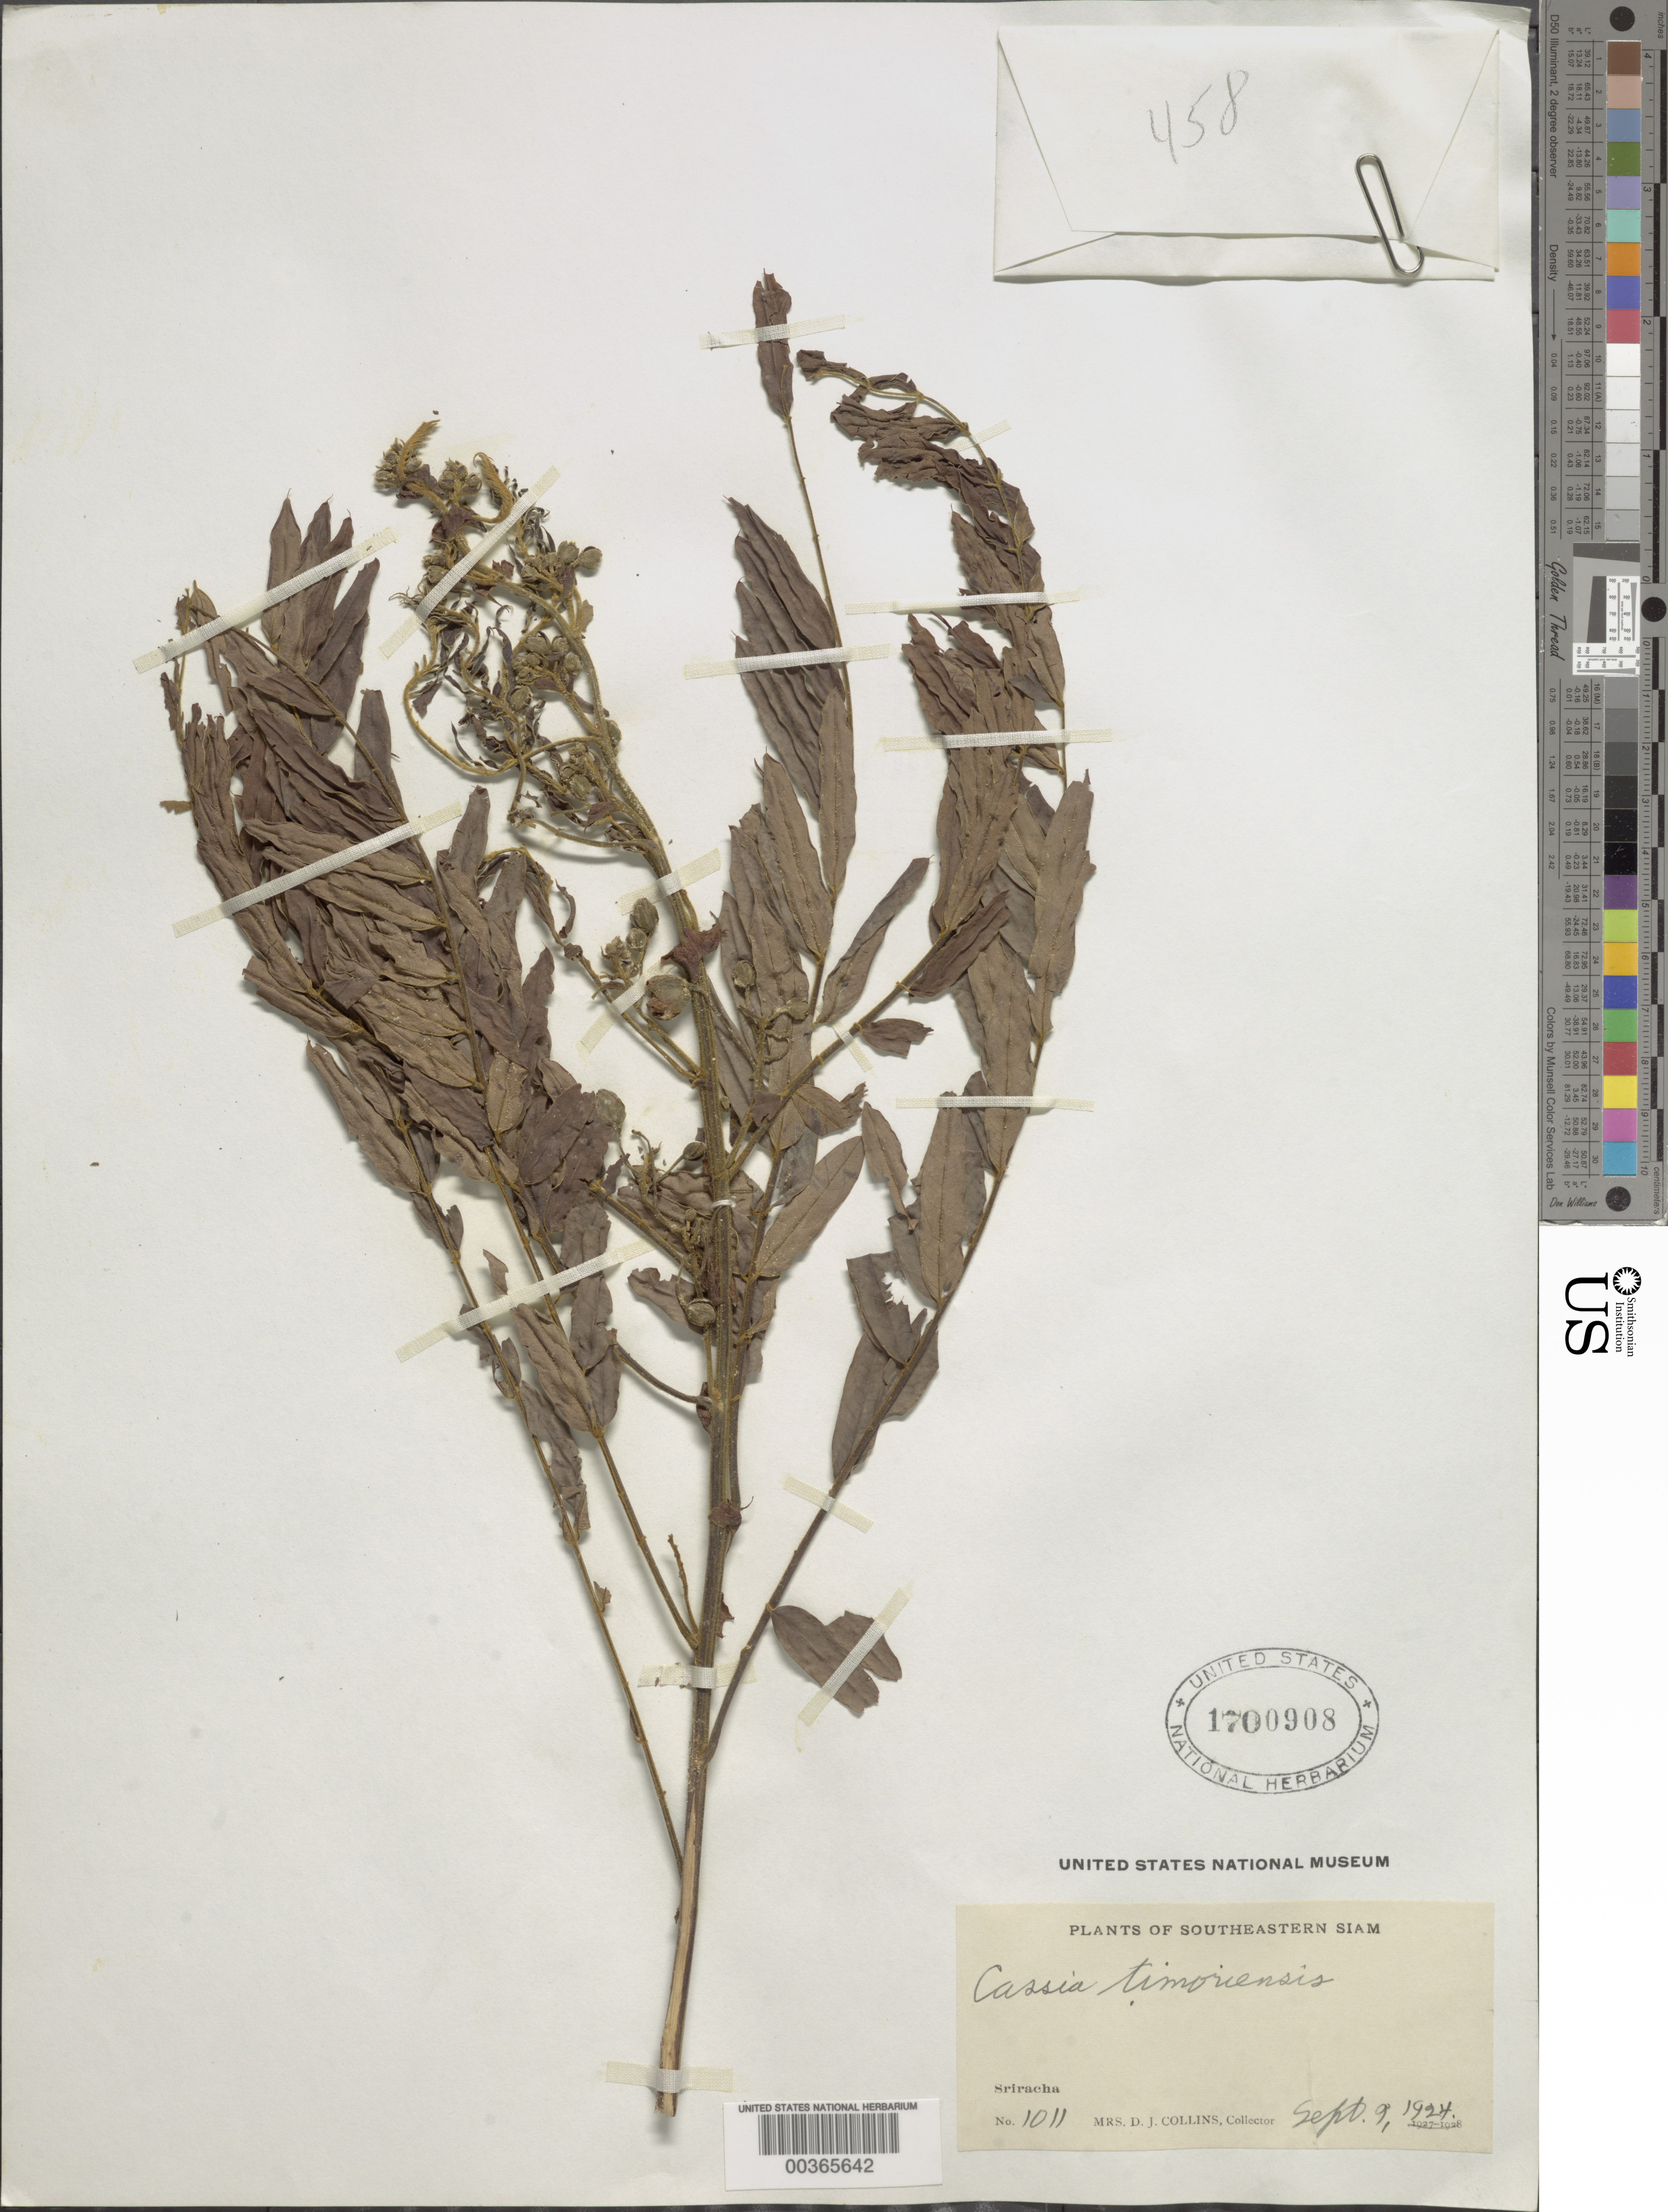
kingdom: Plantae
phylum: Tracheophyta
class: Magnoliopsida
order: Fabales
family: Fabaceae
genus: Senna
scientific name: Senna timorensis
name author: (DC.) H.S. Irwin & Barneby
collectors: Mrs. D. J. Collins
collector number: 1011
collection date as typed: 09 Sep 1924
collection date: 1924-09-09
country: Thailand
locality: Sriracha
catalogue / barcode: US 1700908